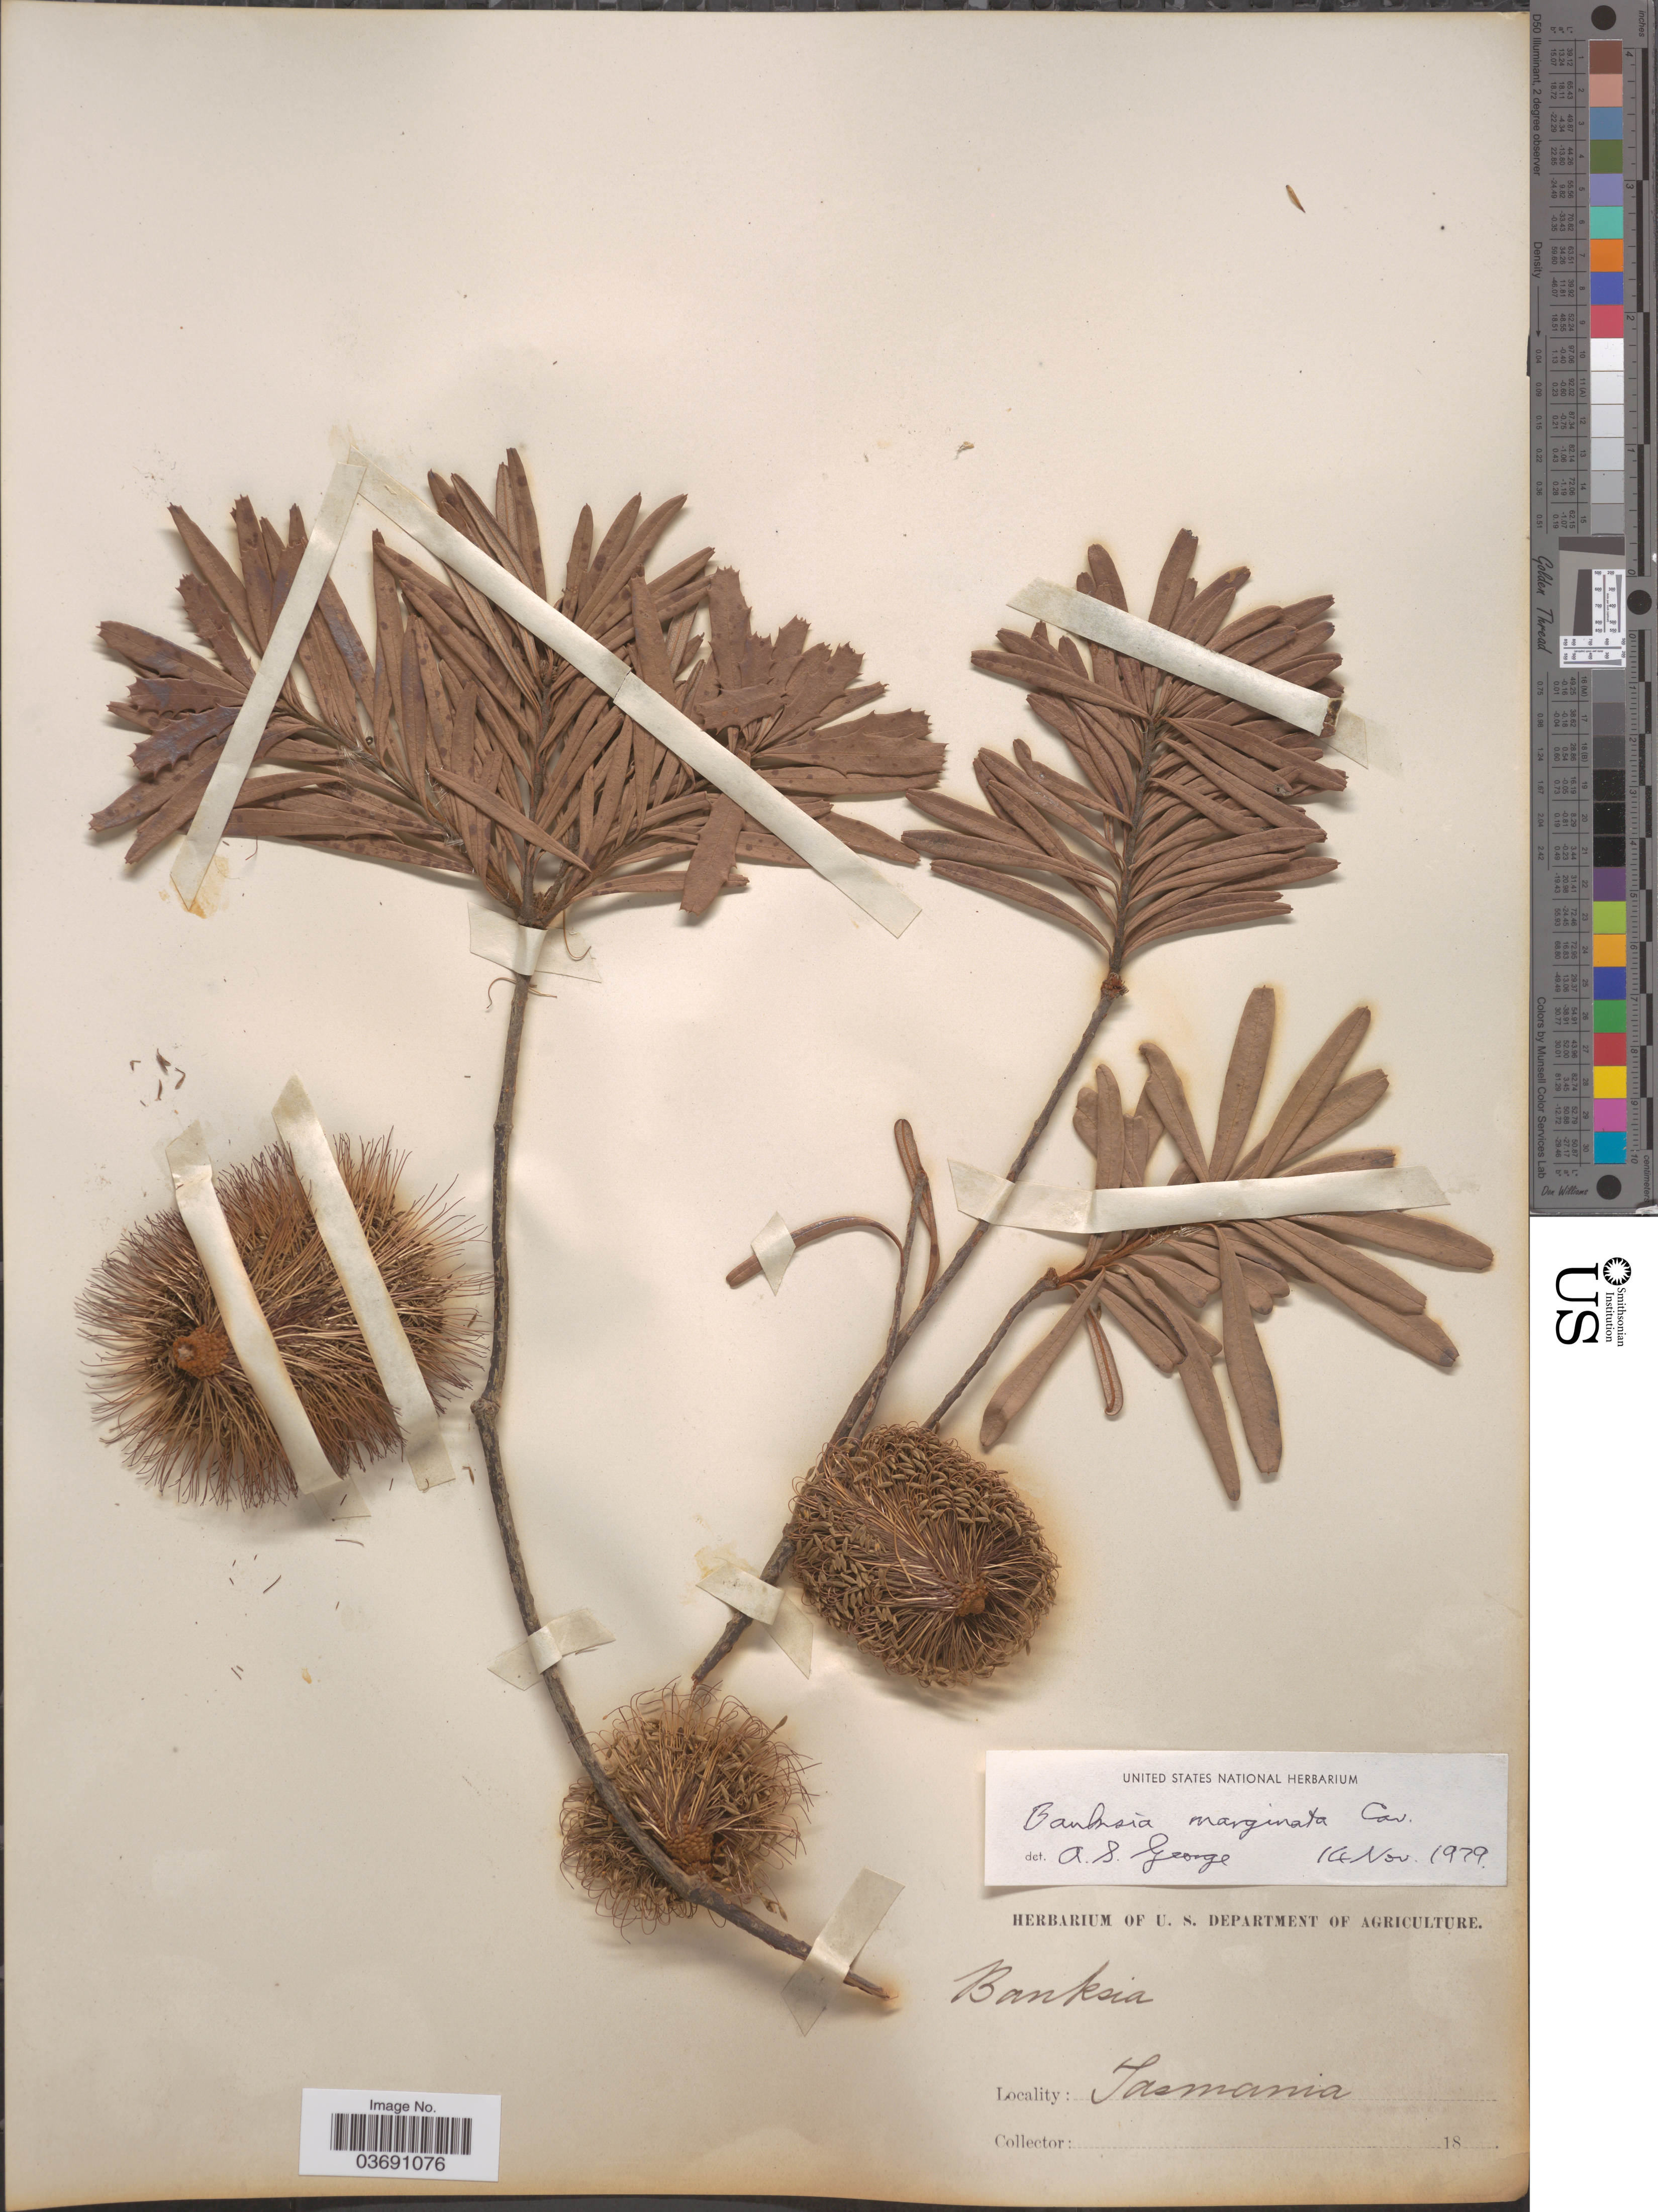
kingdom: Plantae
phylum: Tracheophyta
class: Magnoliopsida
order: Proteales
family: Proteaceae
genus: Banksia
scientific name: Banksia marginata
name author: Cav.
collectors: ex herb. U. S. Department of Agriculture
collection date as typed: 18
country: Australia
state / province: Tasmania